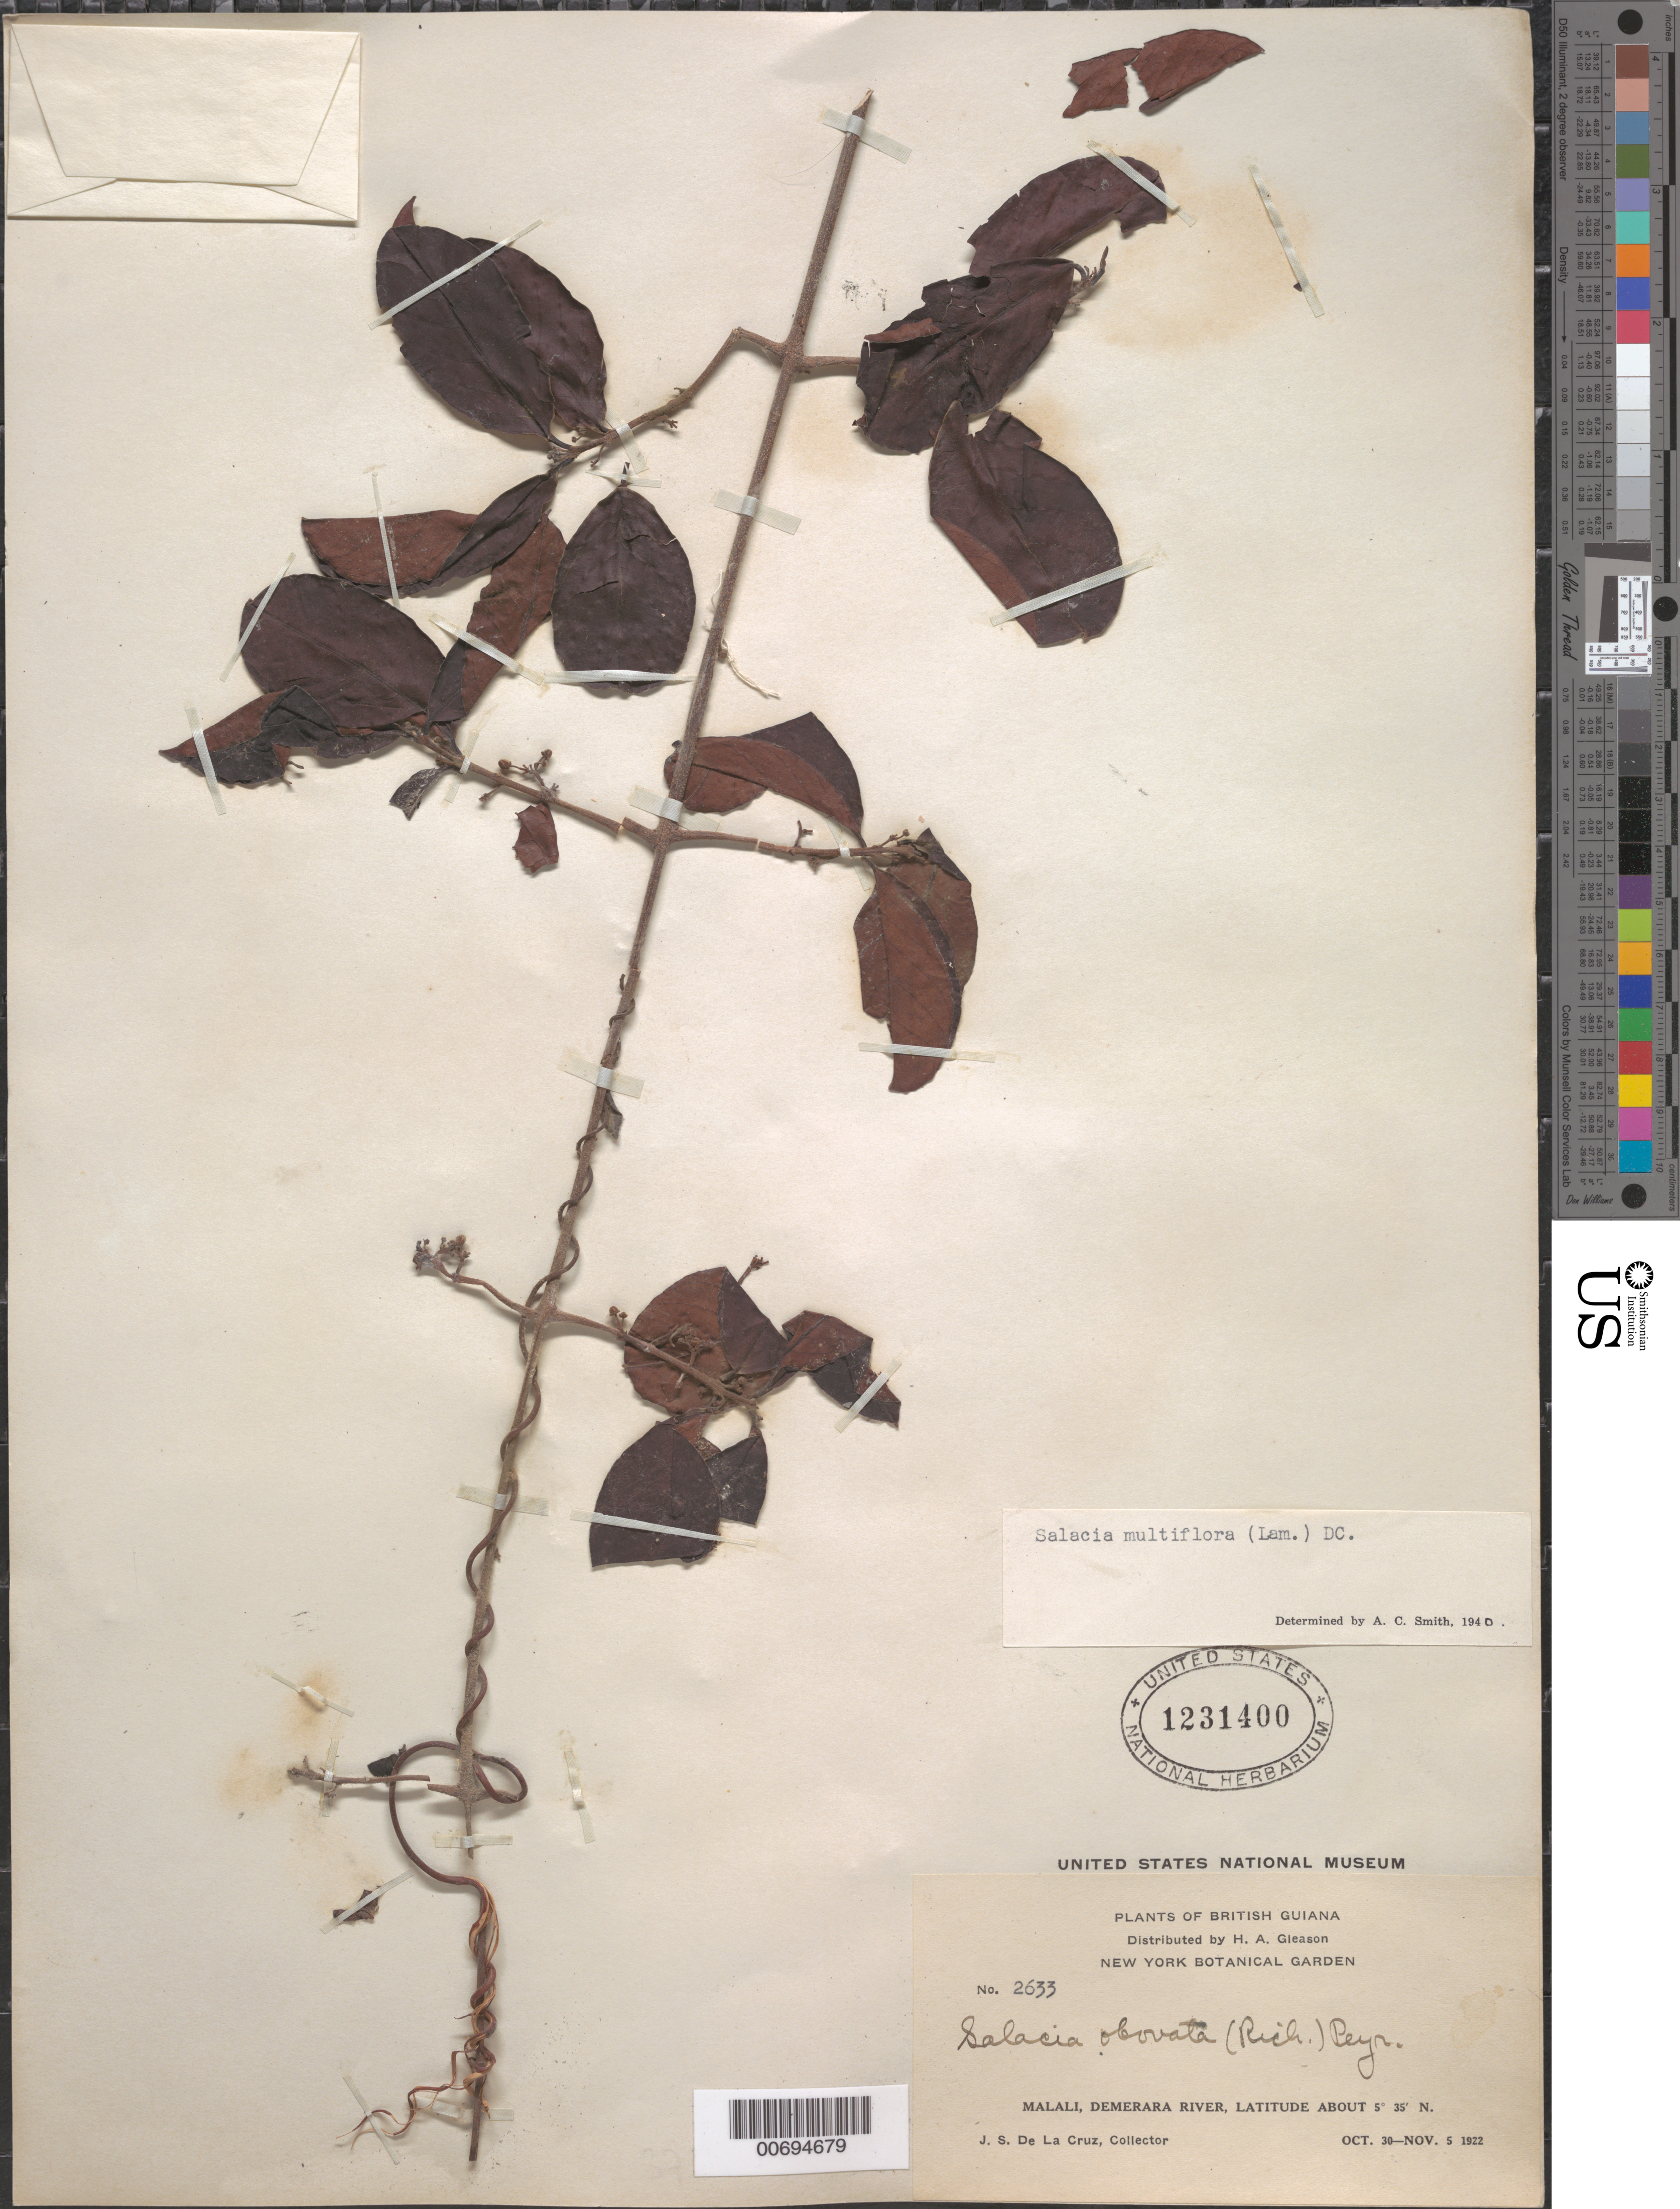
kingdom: Plantae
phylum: Tracheophyta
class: Magnoliopsida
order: Celastrales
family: Celastraceae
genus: Salacia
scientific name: Salacia multiflora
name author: (Lam.) DC.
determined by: Smith, A. C.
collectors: J. S. de la Cruz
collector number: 2633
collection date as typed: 30-Oct-22 to 5-Nov-22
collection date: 1922-10-30/1922-11-05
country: Guyana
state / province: U. Demerara-Berbice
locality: Malali, Demerara R.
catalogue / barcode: US 1231400